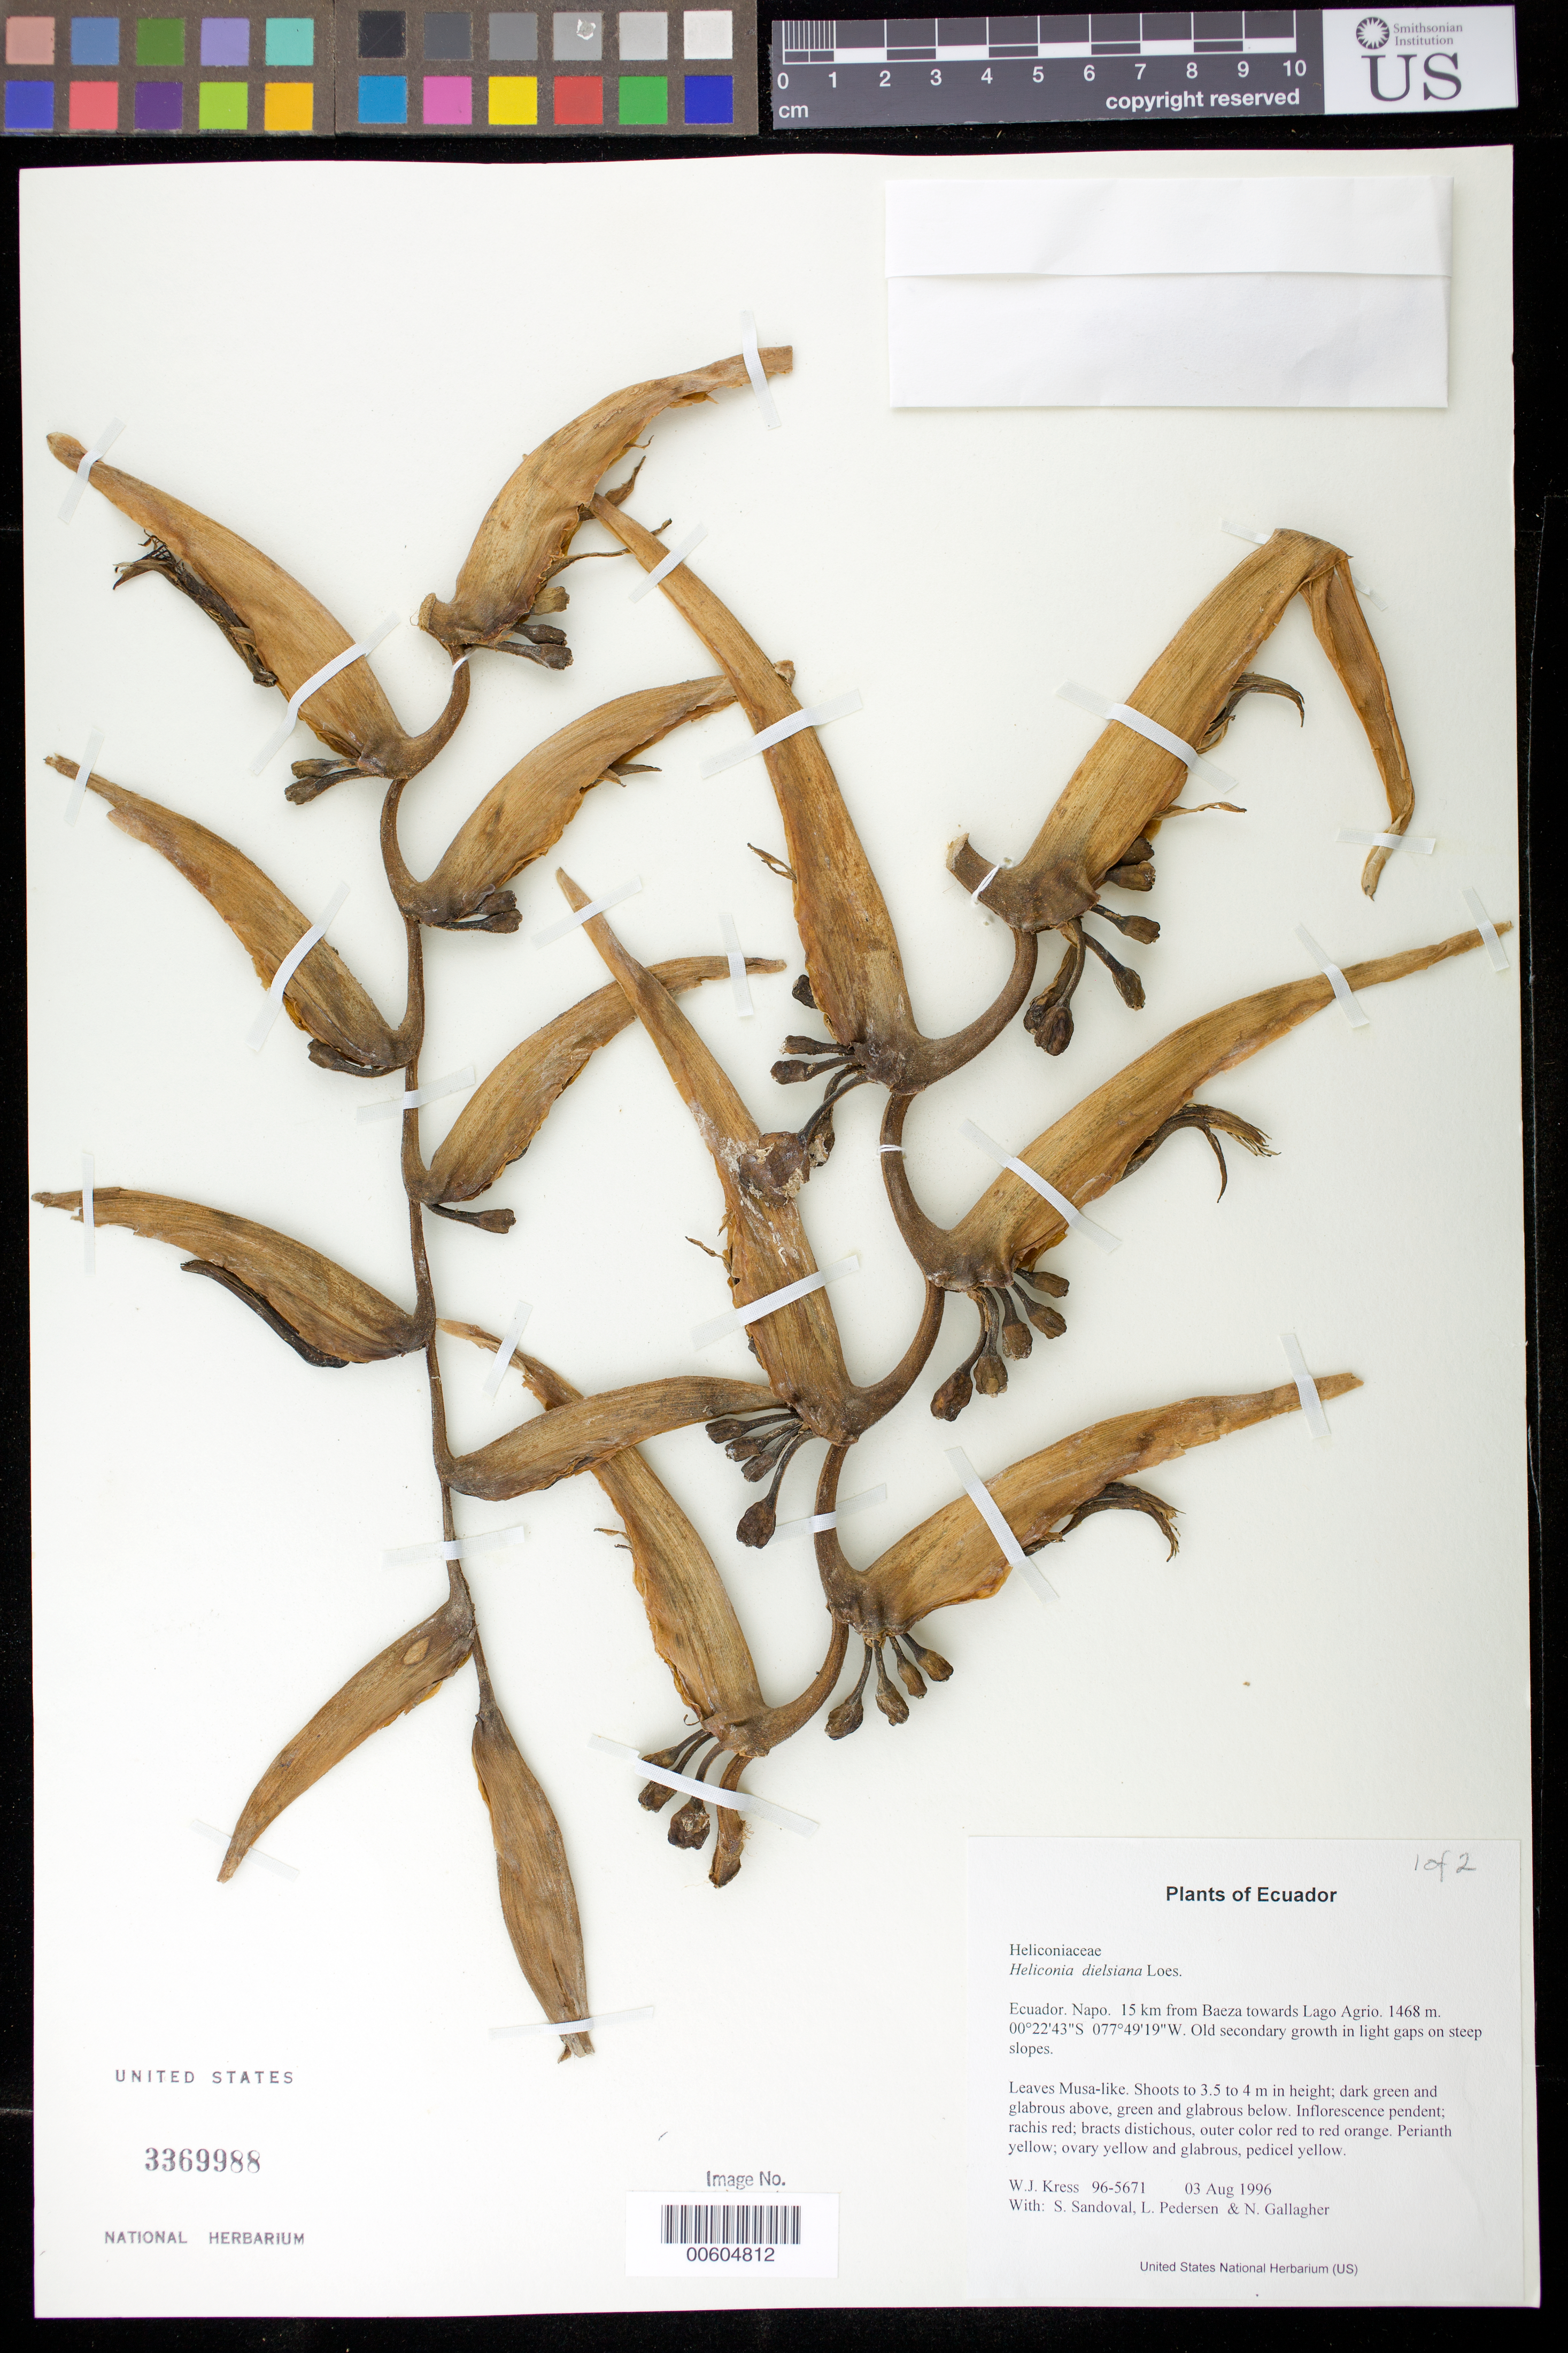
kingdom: Plantae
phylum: Tracheophyta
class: Liliopsida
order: Zingiberales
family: Heliconiaceae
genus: Heliconia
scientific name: Heliconia densiflora 'Fireflash'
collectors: W. J. Kress, S. Sandoval, L. Pedersen & N. L. Gallagher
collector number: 96-5671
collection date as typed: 03 Aug 1996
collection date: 1996-08-03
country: Ecuador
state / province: Napo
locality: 15 km from Baeza towards Lago Agrio.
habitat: Old secondary growth in light gaps on steep slopes.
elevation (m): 1468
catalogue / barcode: US 3369988